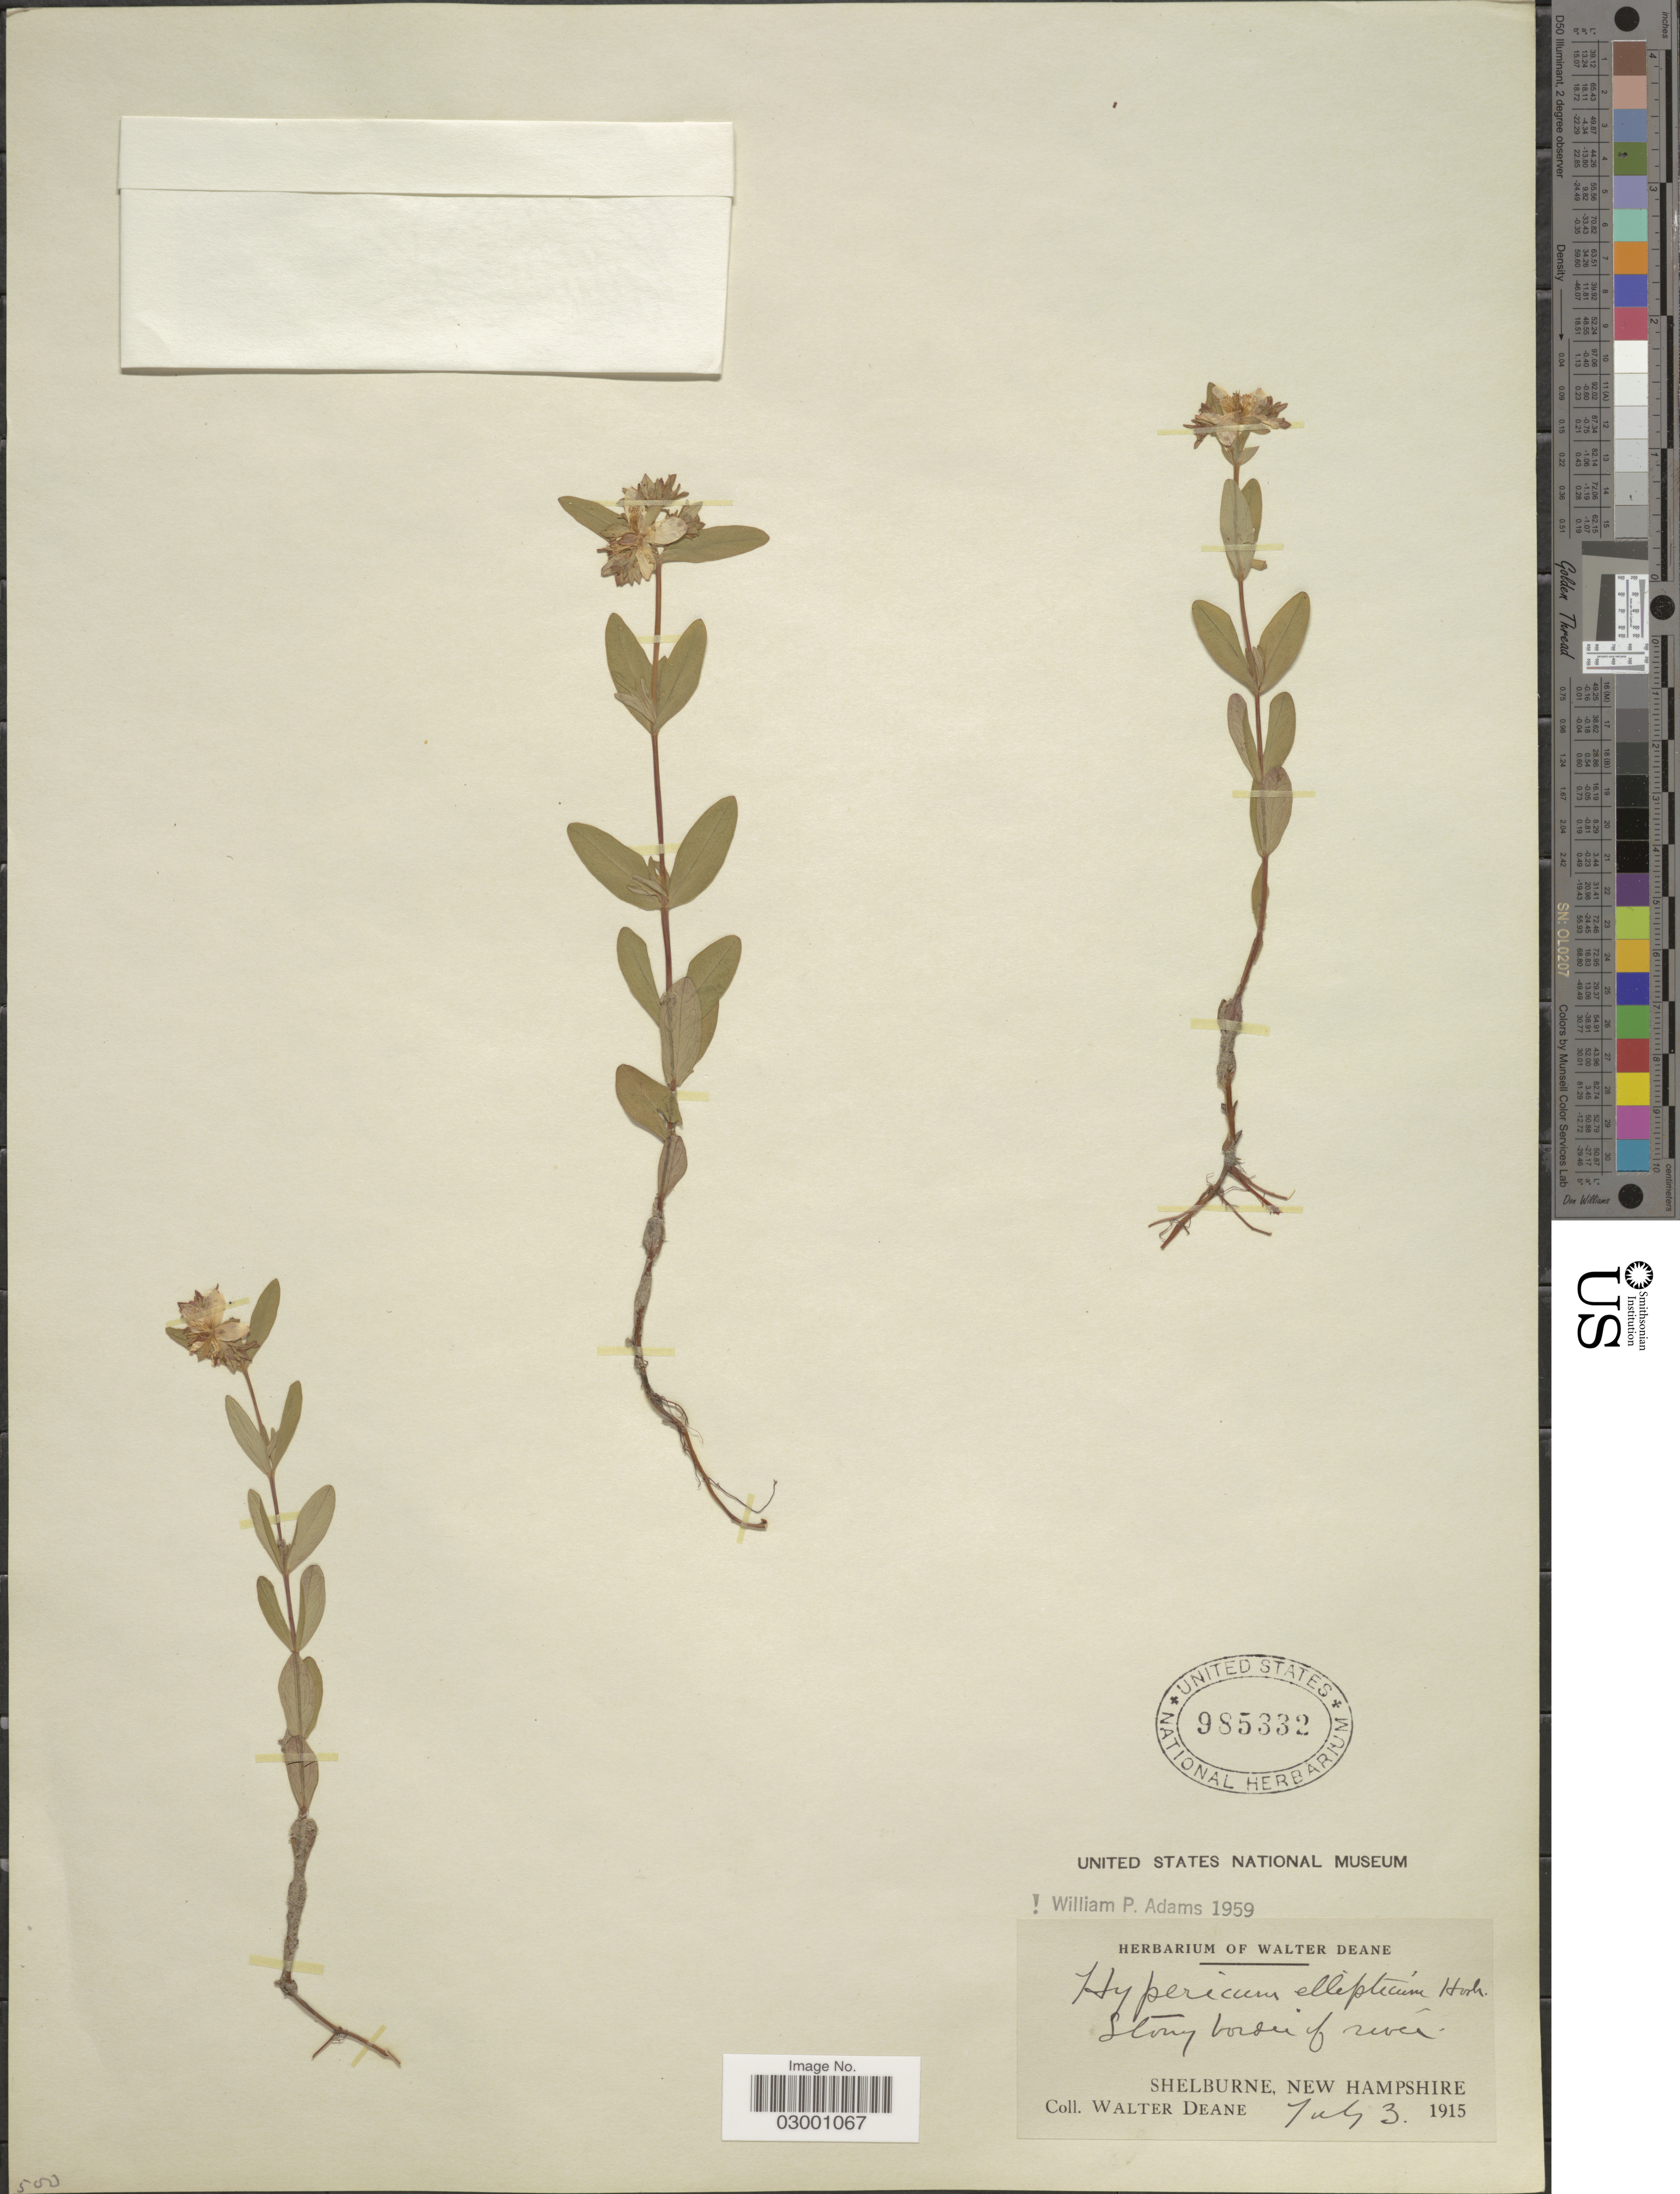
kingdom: Plantae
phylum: Tracheophyta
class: Magnoliopsida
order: Malpighiales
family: Hypericaceae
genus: Hypericum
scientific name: Hypericum ellipticum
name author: Hook.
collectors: W. Deane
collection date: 1915-07-03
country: United States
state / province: New Hampshire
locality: Shelburne, Stony border of river.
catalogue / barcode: US 985332